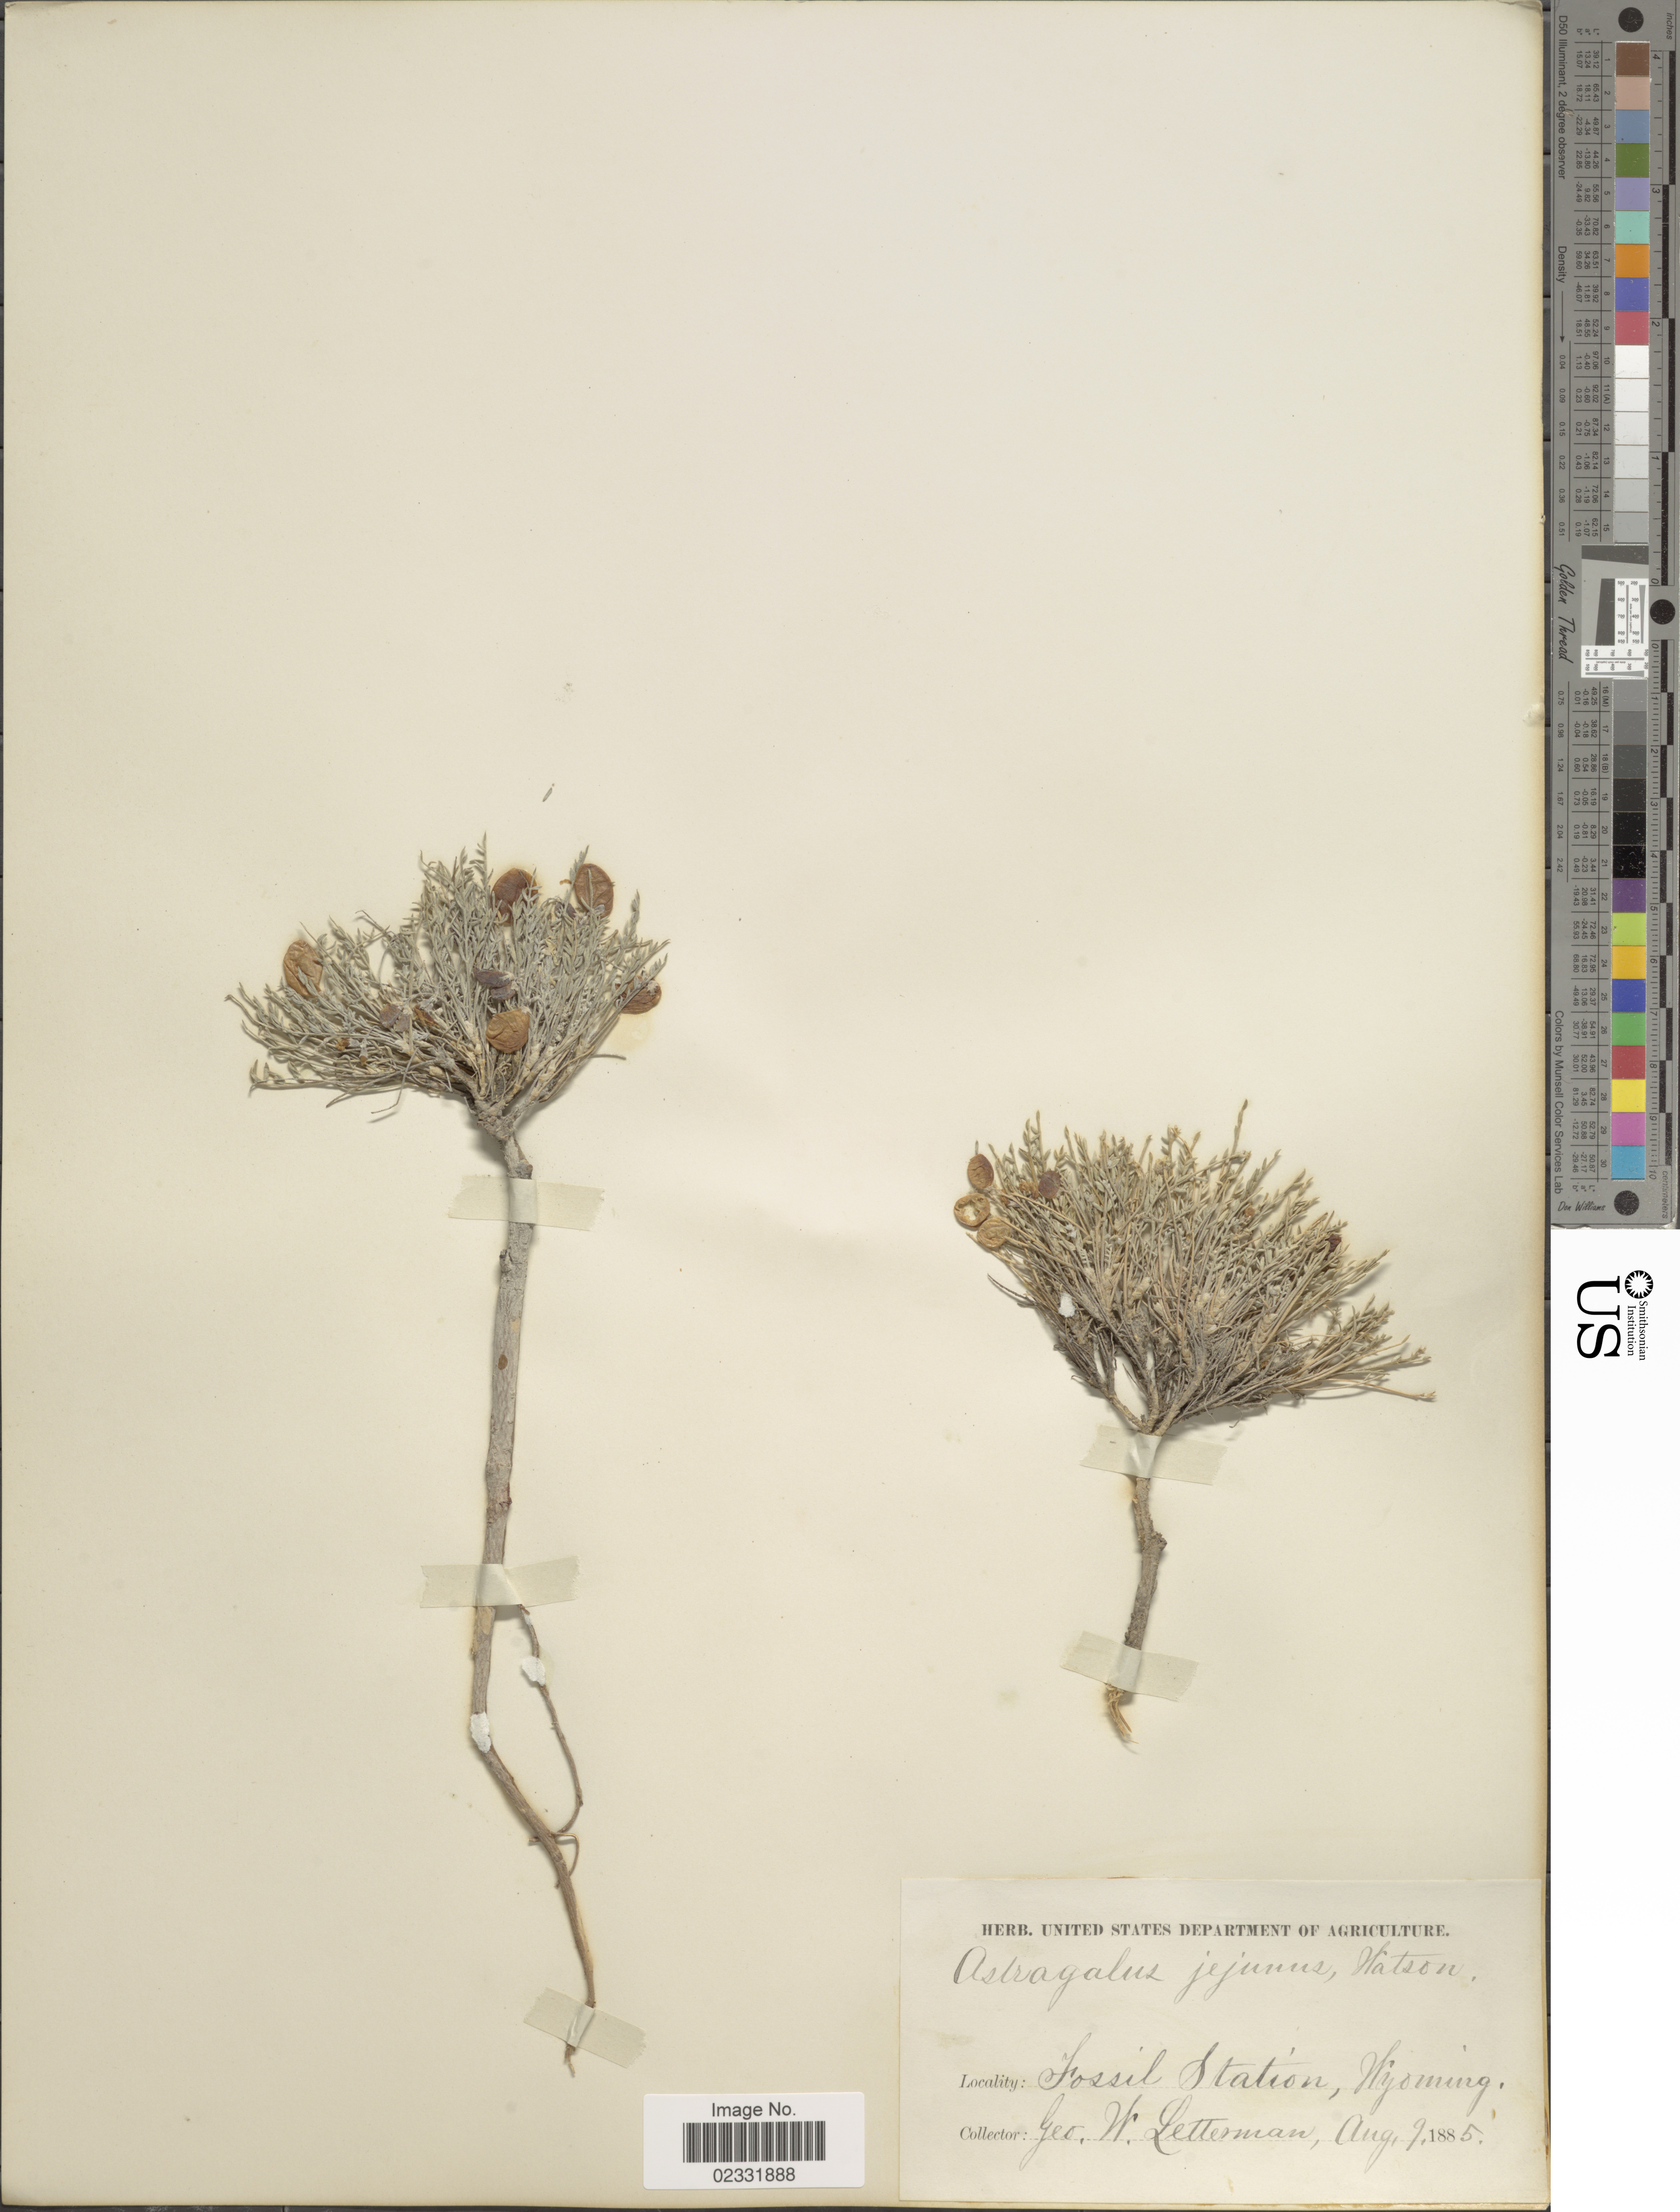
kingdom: Plantae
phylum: Tracheophyta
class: Magnoliopsida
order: Fabales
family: Fabaceae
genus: Astragalus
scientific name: Astragalus jejunus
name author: S. Watson in C. King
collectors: G. W. Letterman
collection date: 1885-08-09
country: United States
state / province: Wyoming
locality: Fossil Station